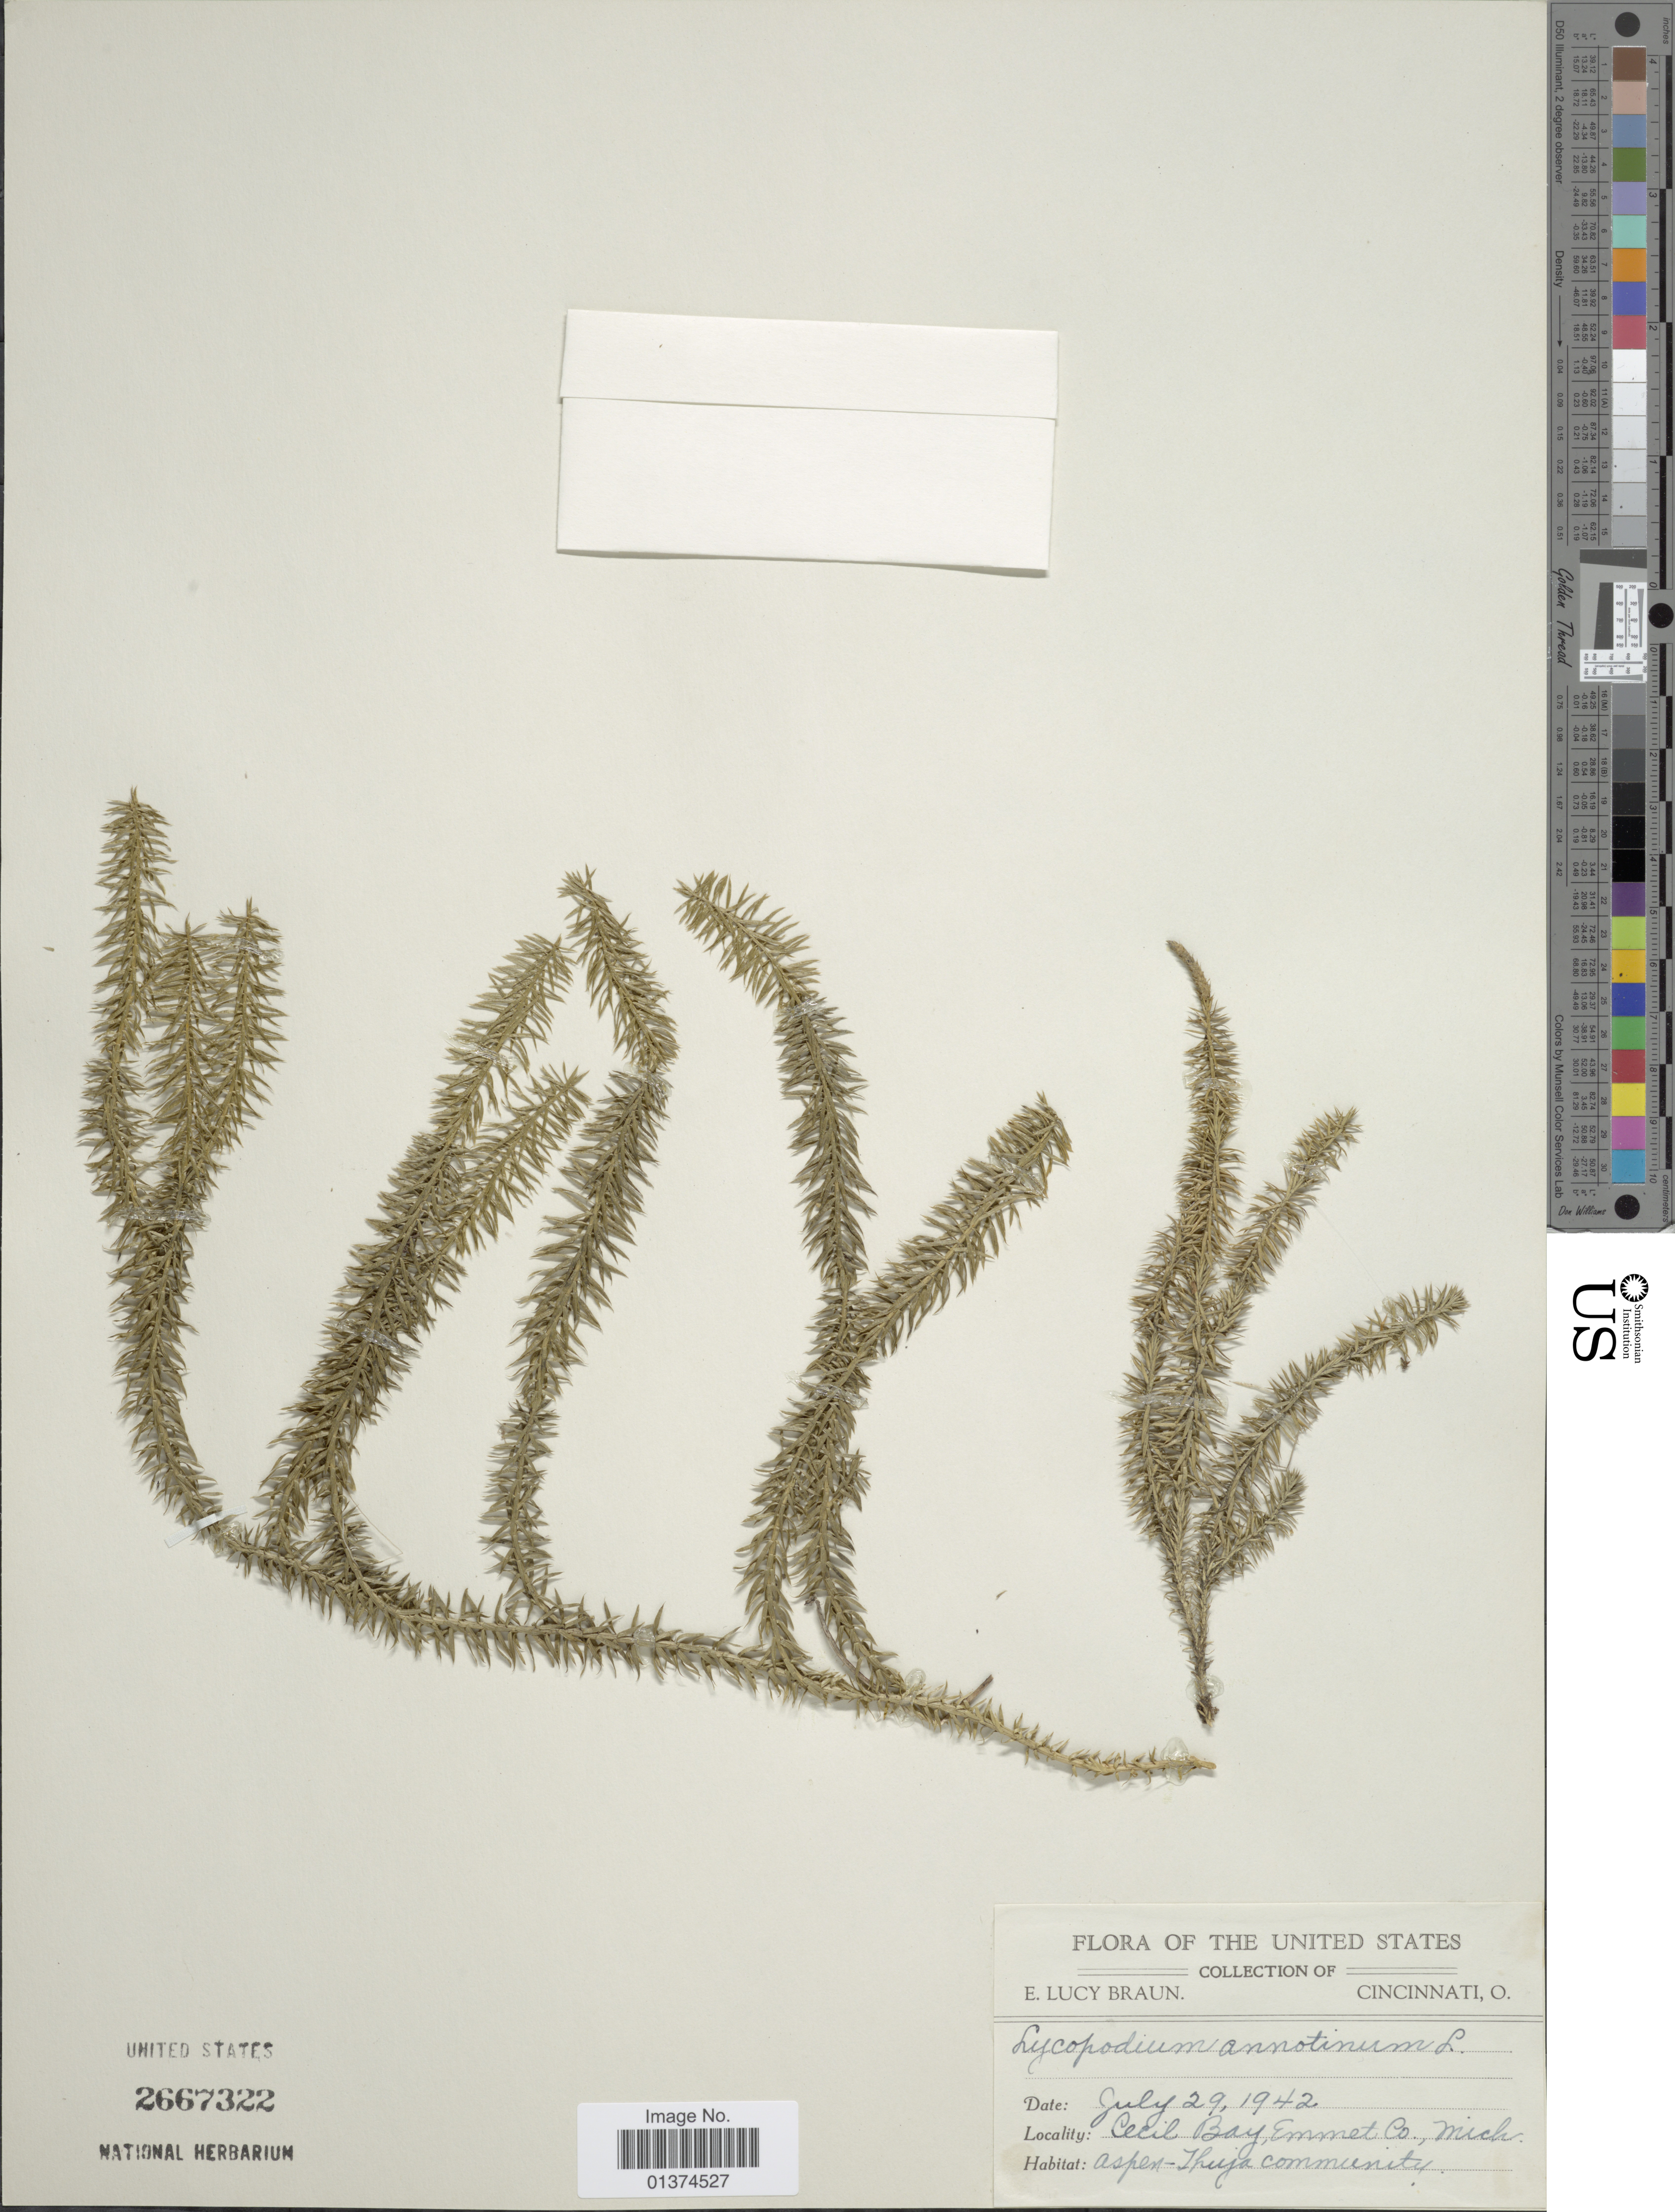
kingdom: Plantae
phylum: Tracheophyta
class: Lycopodiopsida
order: Lycopodiales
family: Lycopodiaceae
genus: Spinulum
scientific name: Spinulum annotinum subsp. annotinum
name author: (L.) A. Haines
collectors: E. L. Braun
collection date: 1942-07-29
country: United States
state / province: Michigan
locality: Cecil Bay, Emmet Co.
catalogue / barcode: US 2667322